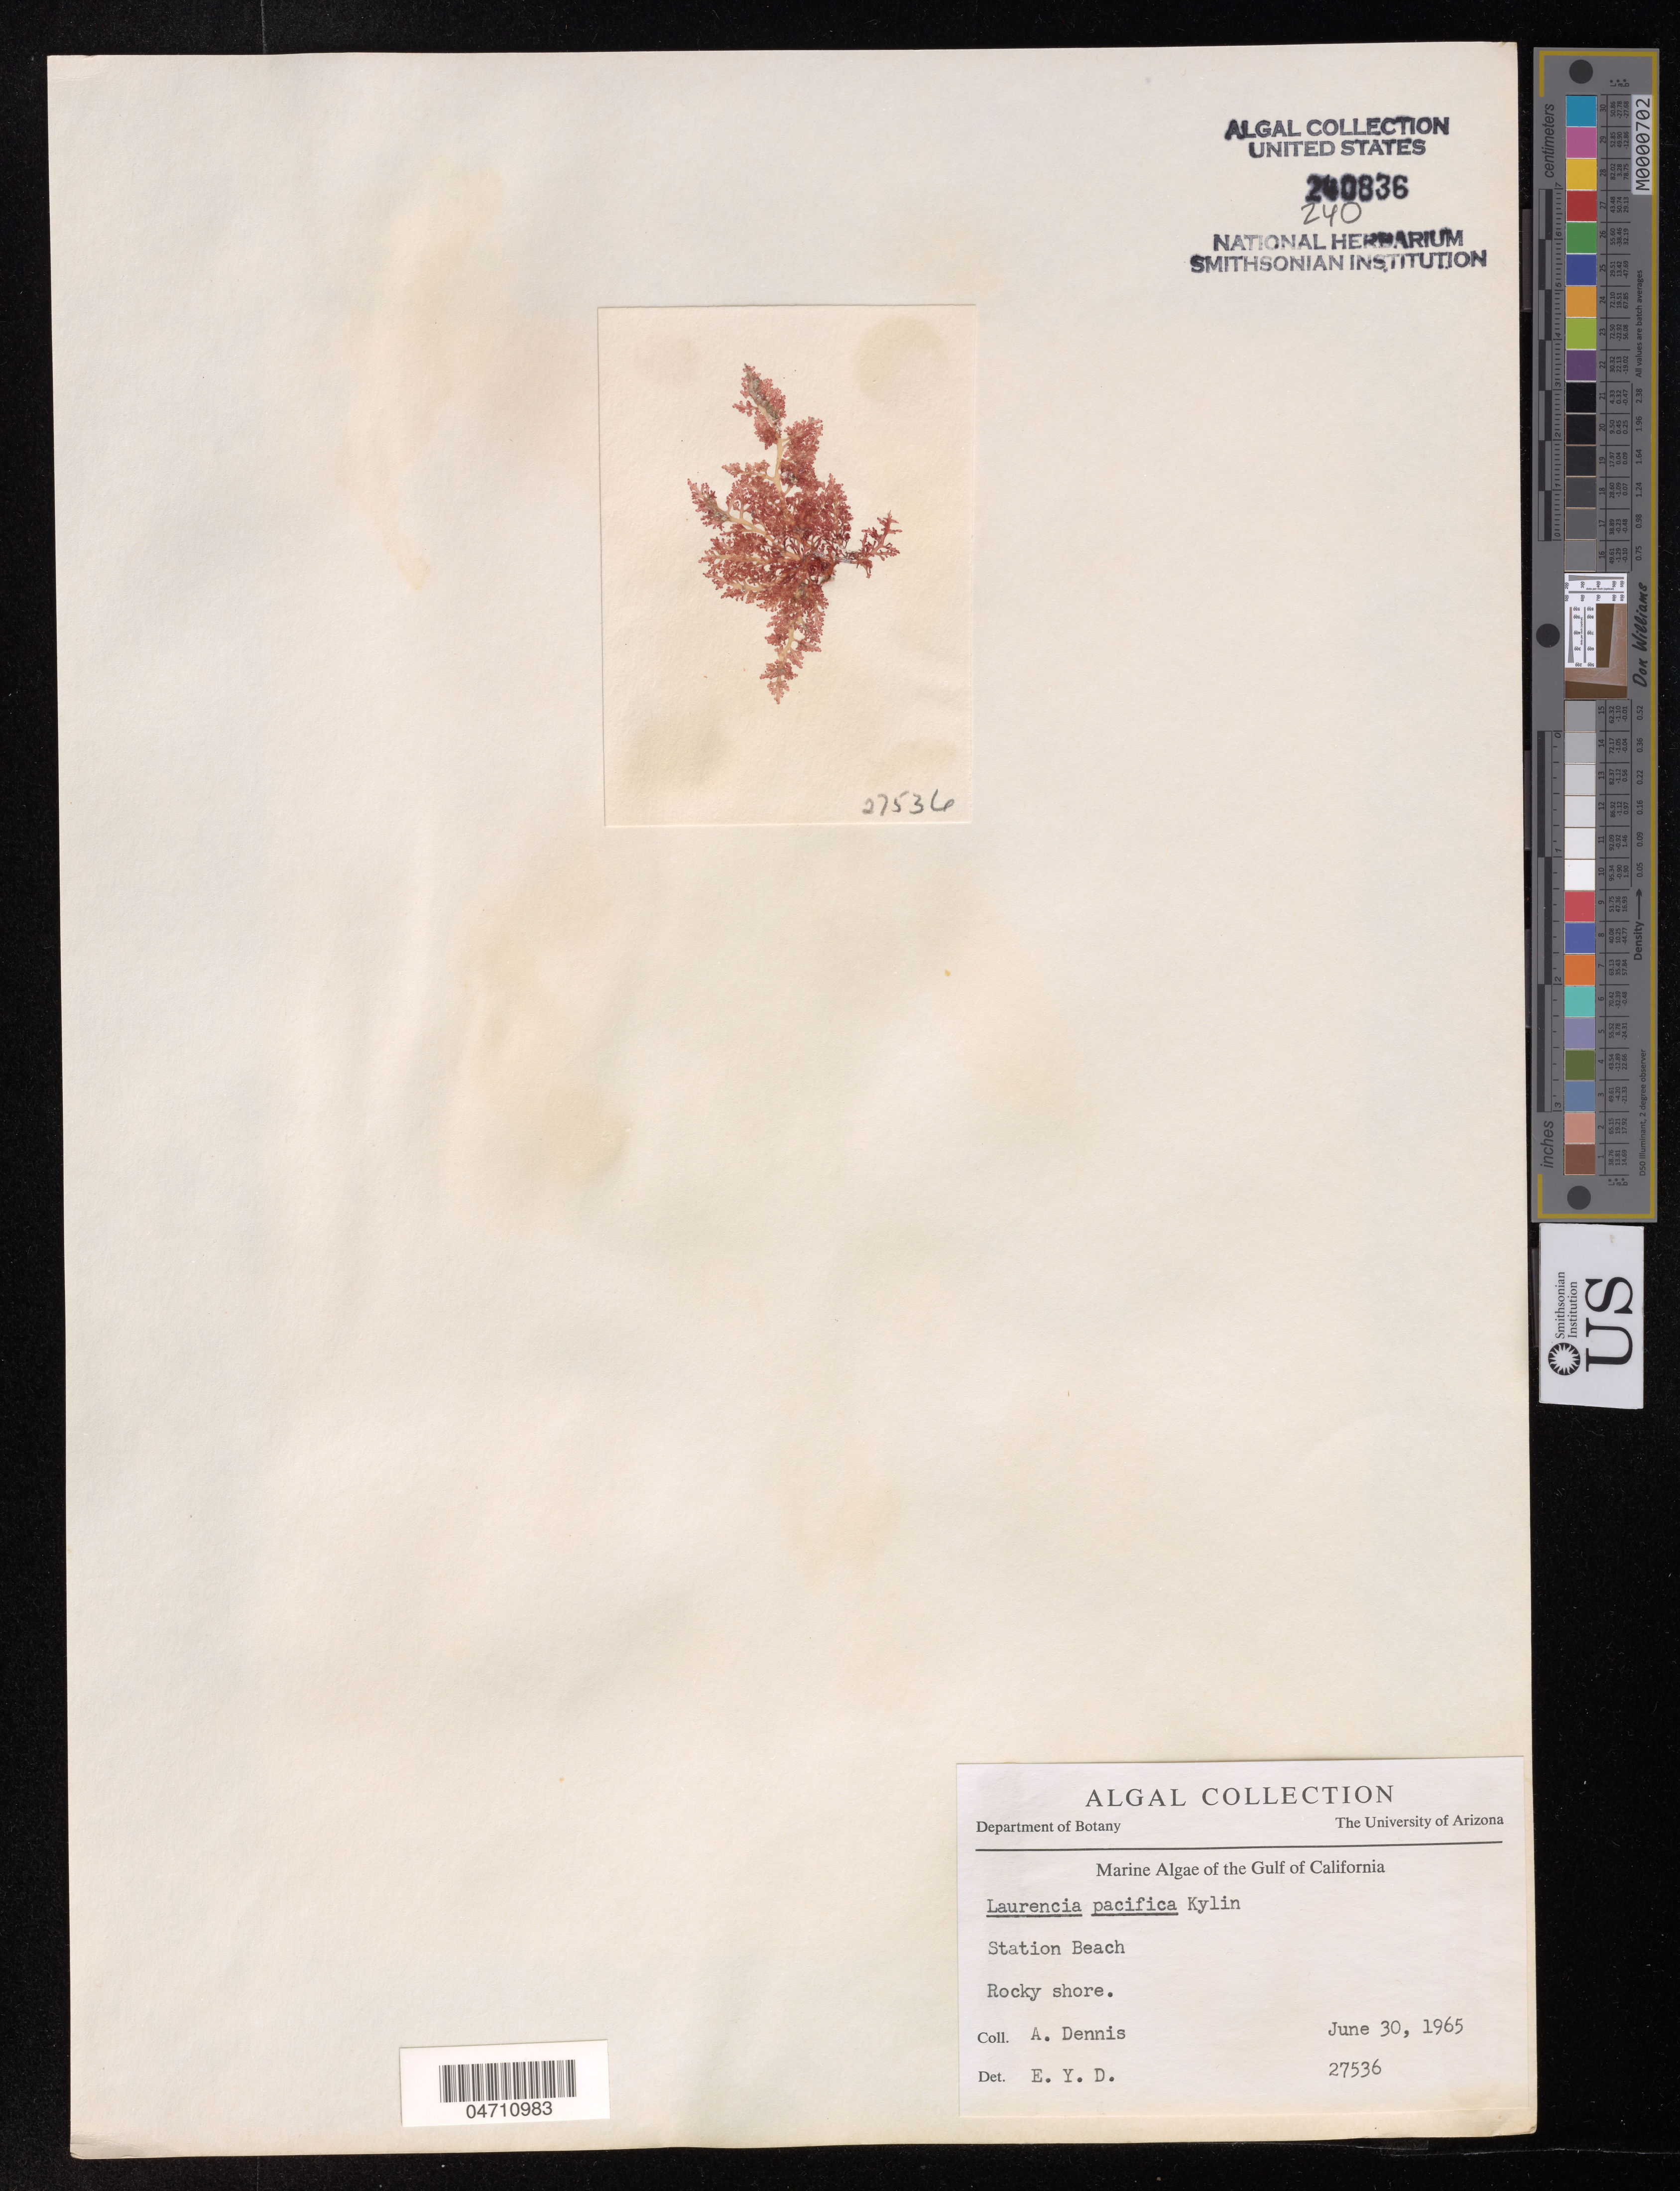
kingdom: Plantae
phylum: Rhodophyta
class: Florideophyceae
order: Ceramiales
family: Rhodomelaceae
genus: Laurencia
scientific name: Laurencia pacifica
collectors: A. Dennis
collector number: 27536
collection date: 1965-06-30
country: United States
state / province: California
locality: Station Beach, Rocky shore.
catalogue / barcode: US 240836